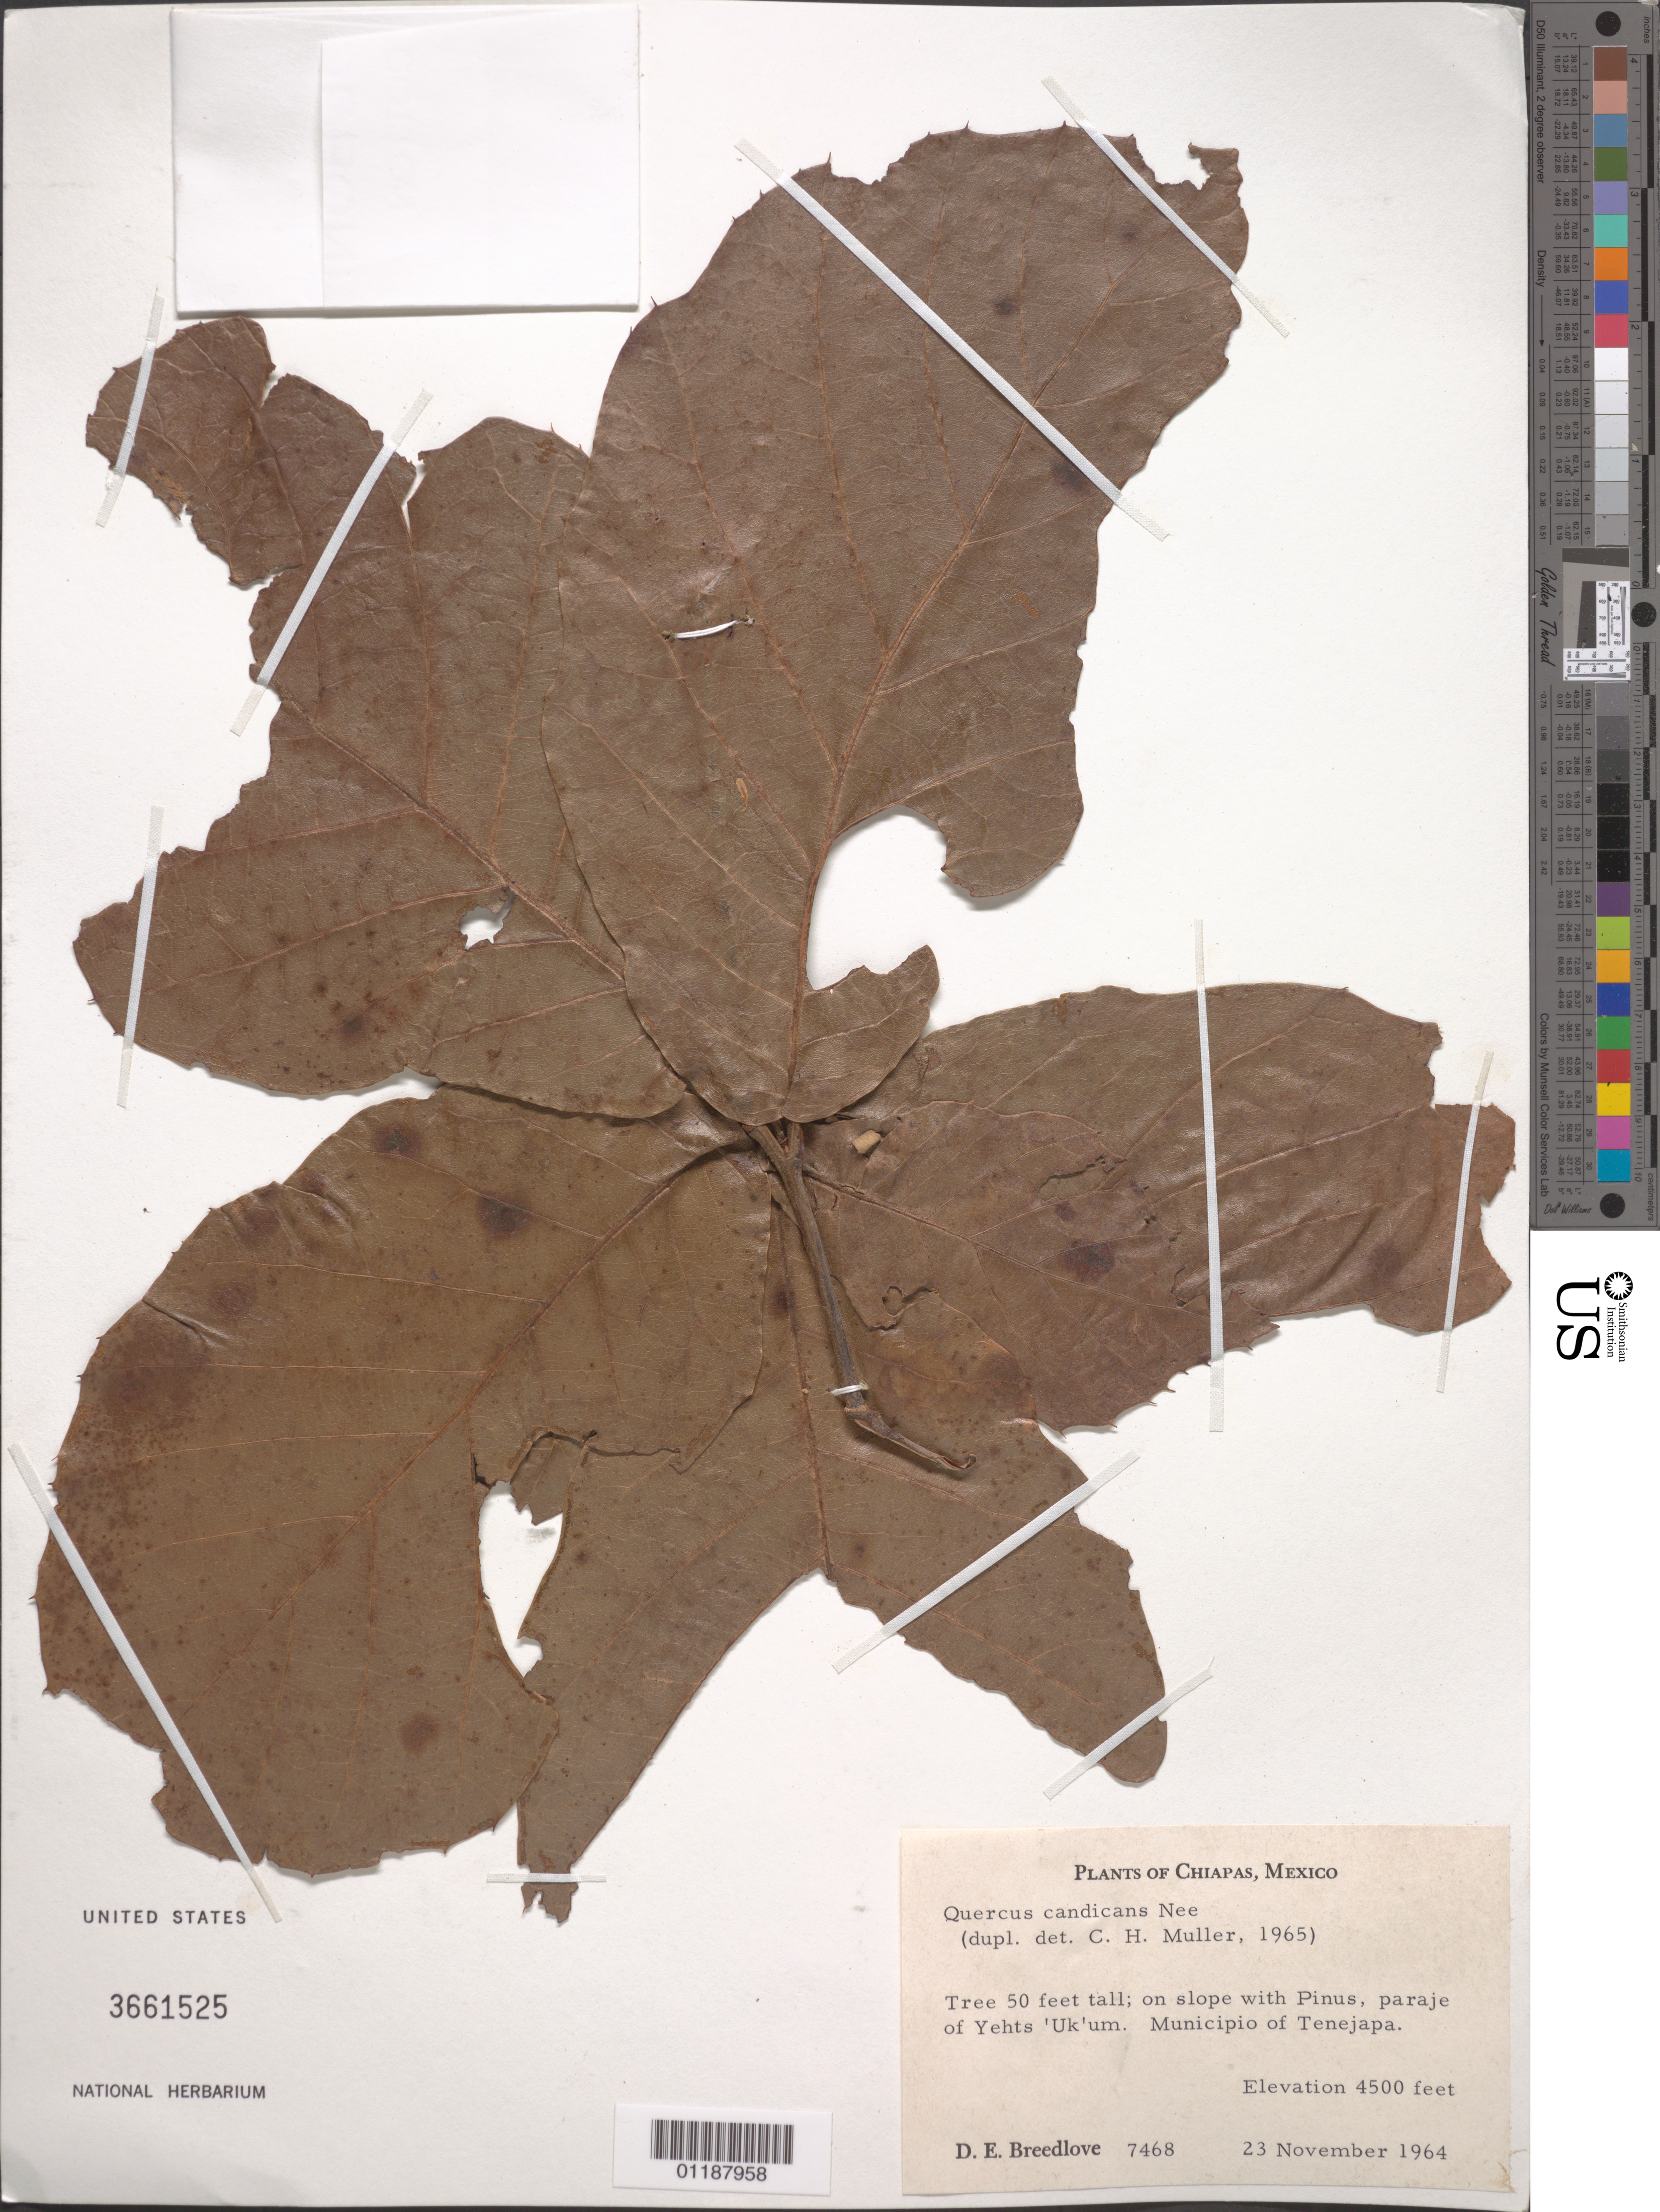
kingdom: Plantae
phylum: Tracheophyta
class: Magnoliopsida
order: Fagales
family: Fagaceae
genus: Quercus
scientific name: Quercus candicans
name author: Née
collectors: D. E. Breedlove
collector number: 7468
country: Mexico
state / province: Chiapas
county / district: Tenejapa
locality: Paraje of Yehts 'Uk'um.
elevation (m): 1372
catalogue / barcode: US 3661525